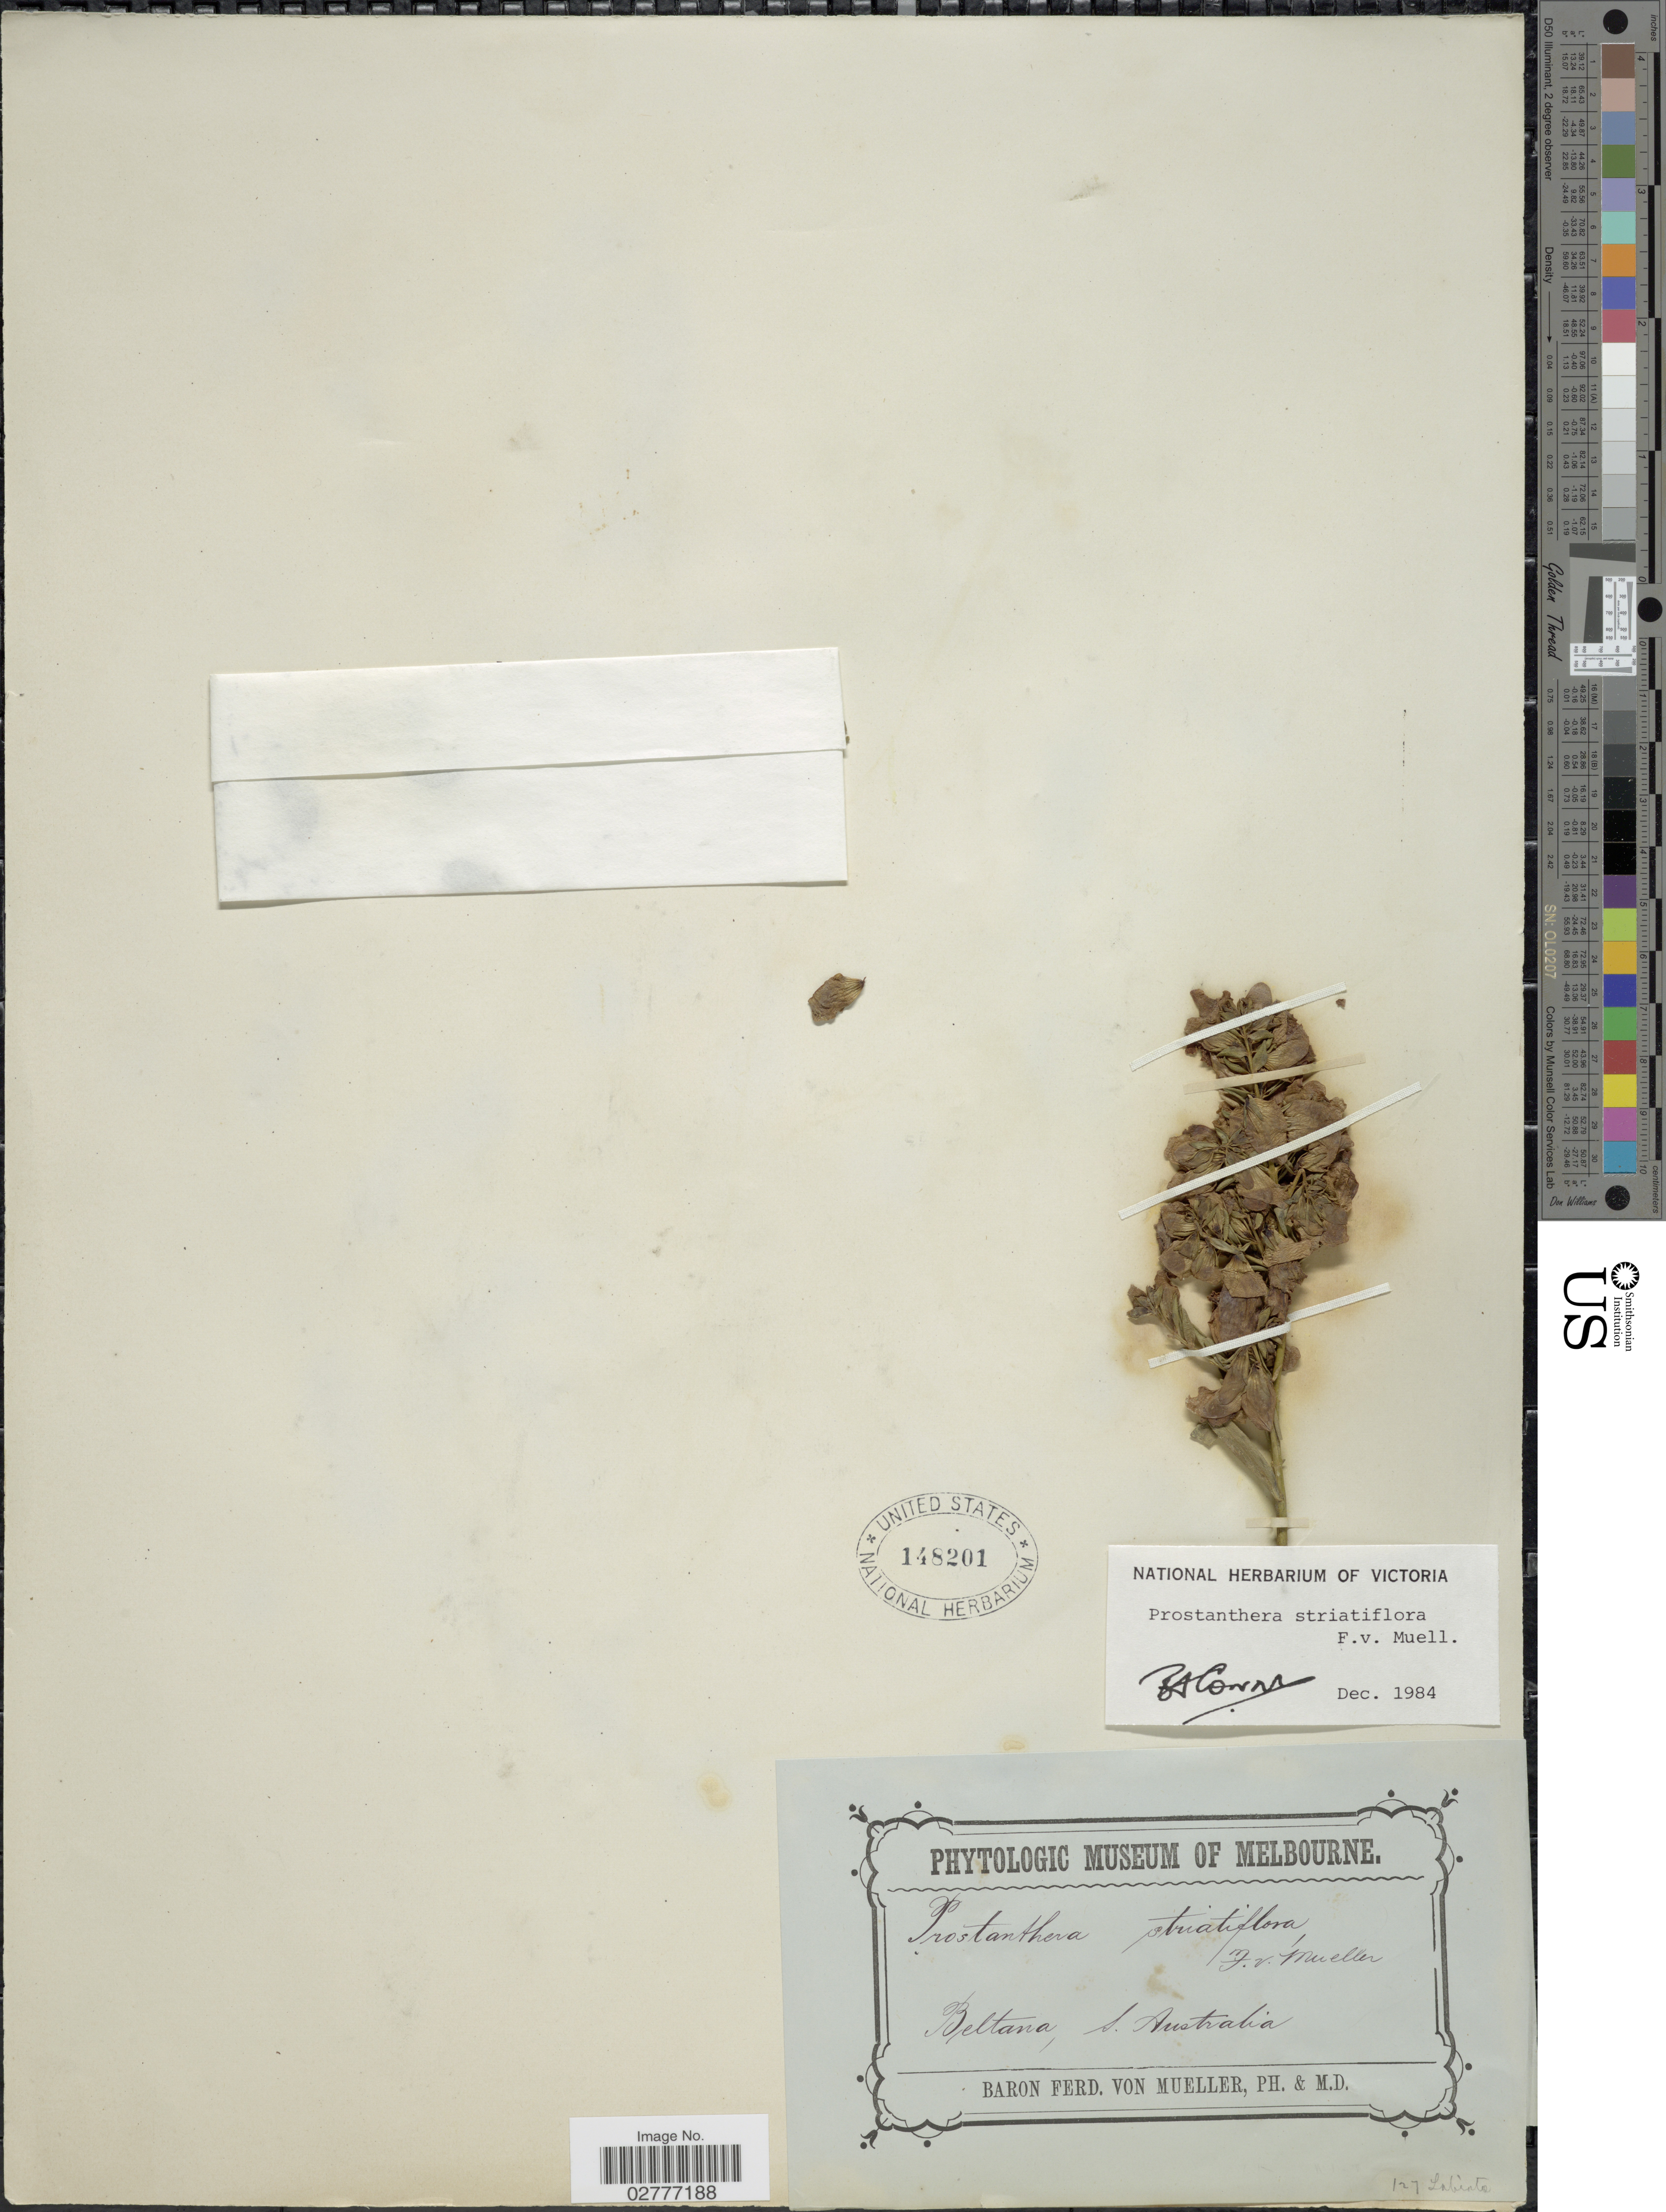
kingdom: Plantae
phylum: Tracheophyta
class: Magnoliopsida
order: Lamiales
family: Lamiaceae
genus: Prostanthera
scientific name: Prostanthera striatiflora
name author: F. Muell.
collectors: F. Mueller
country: Australia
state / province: South Australia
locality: Beltana. S. Australia.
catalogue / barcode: US 148201